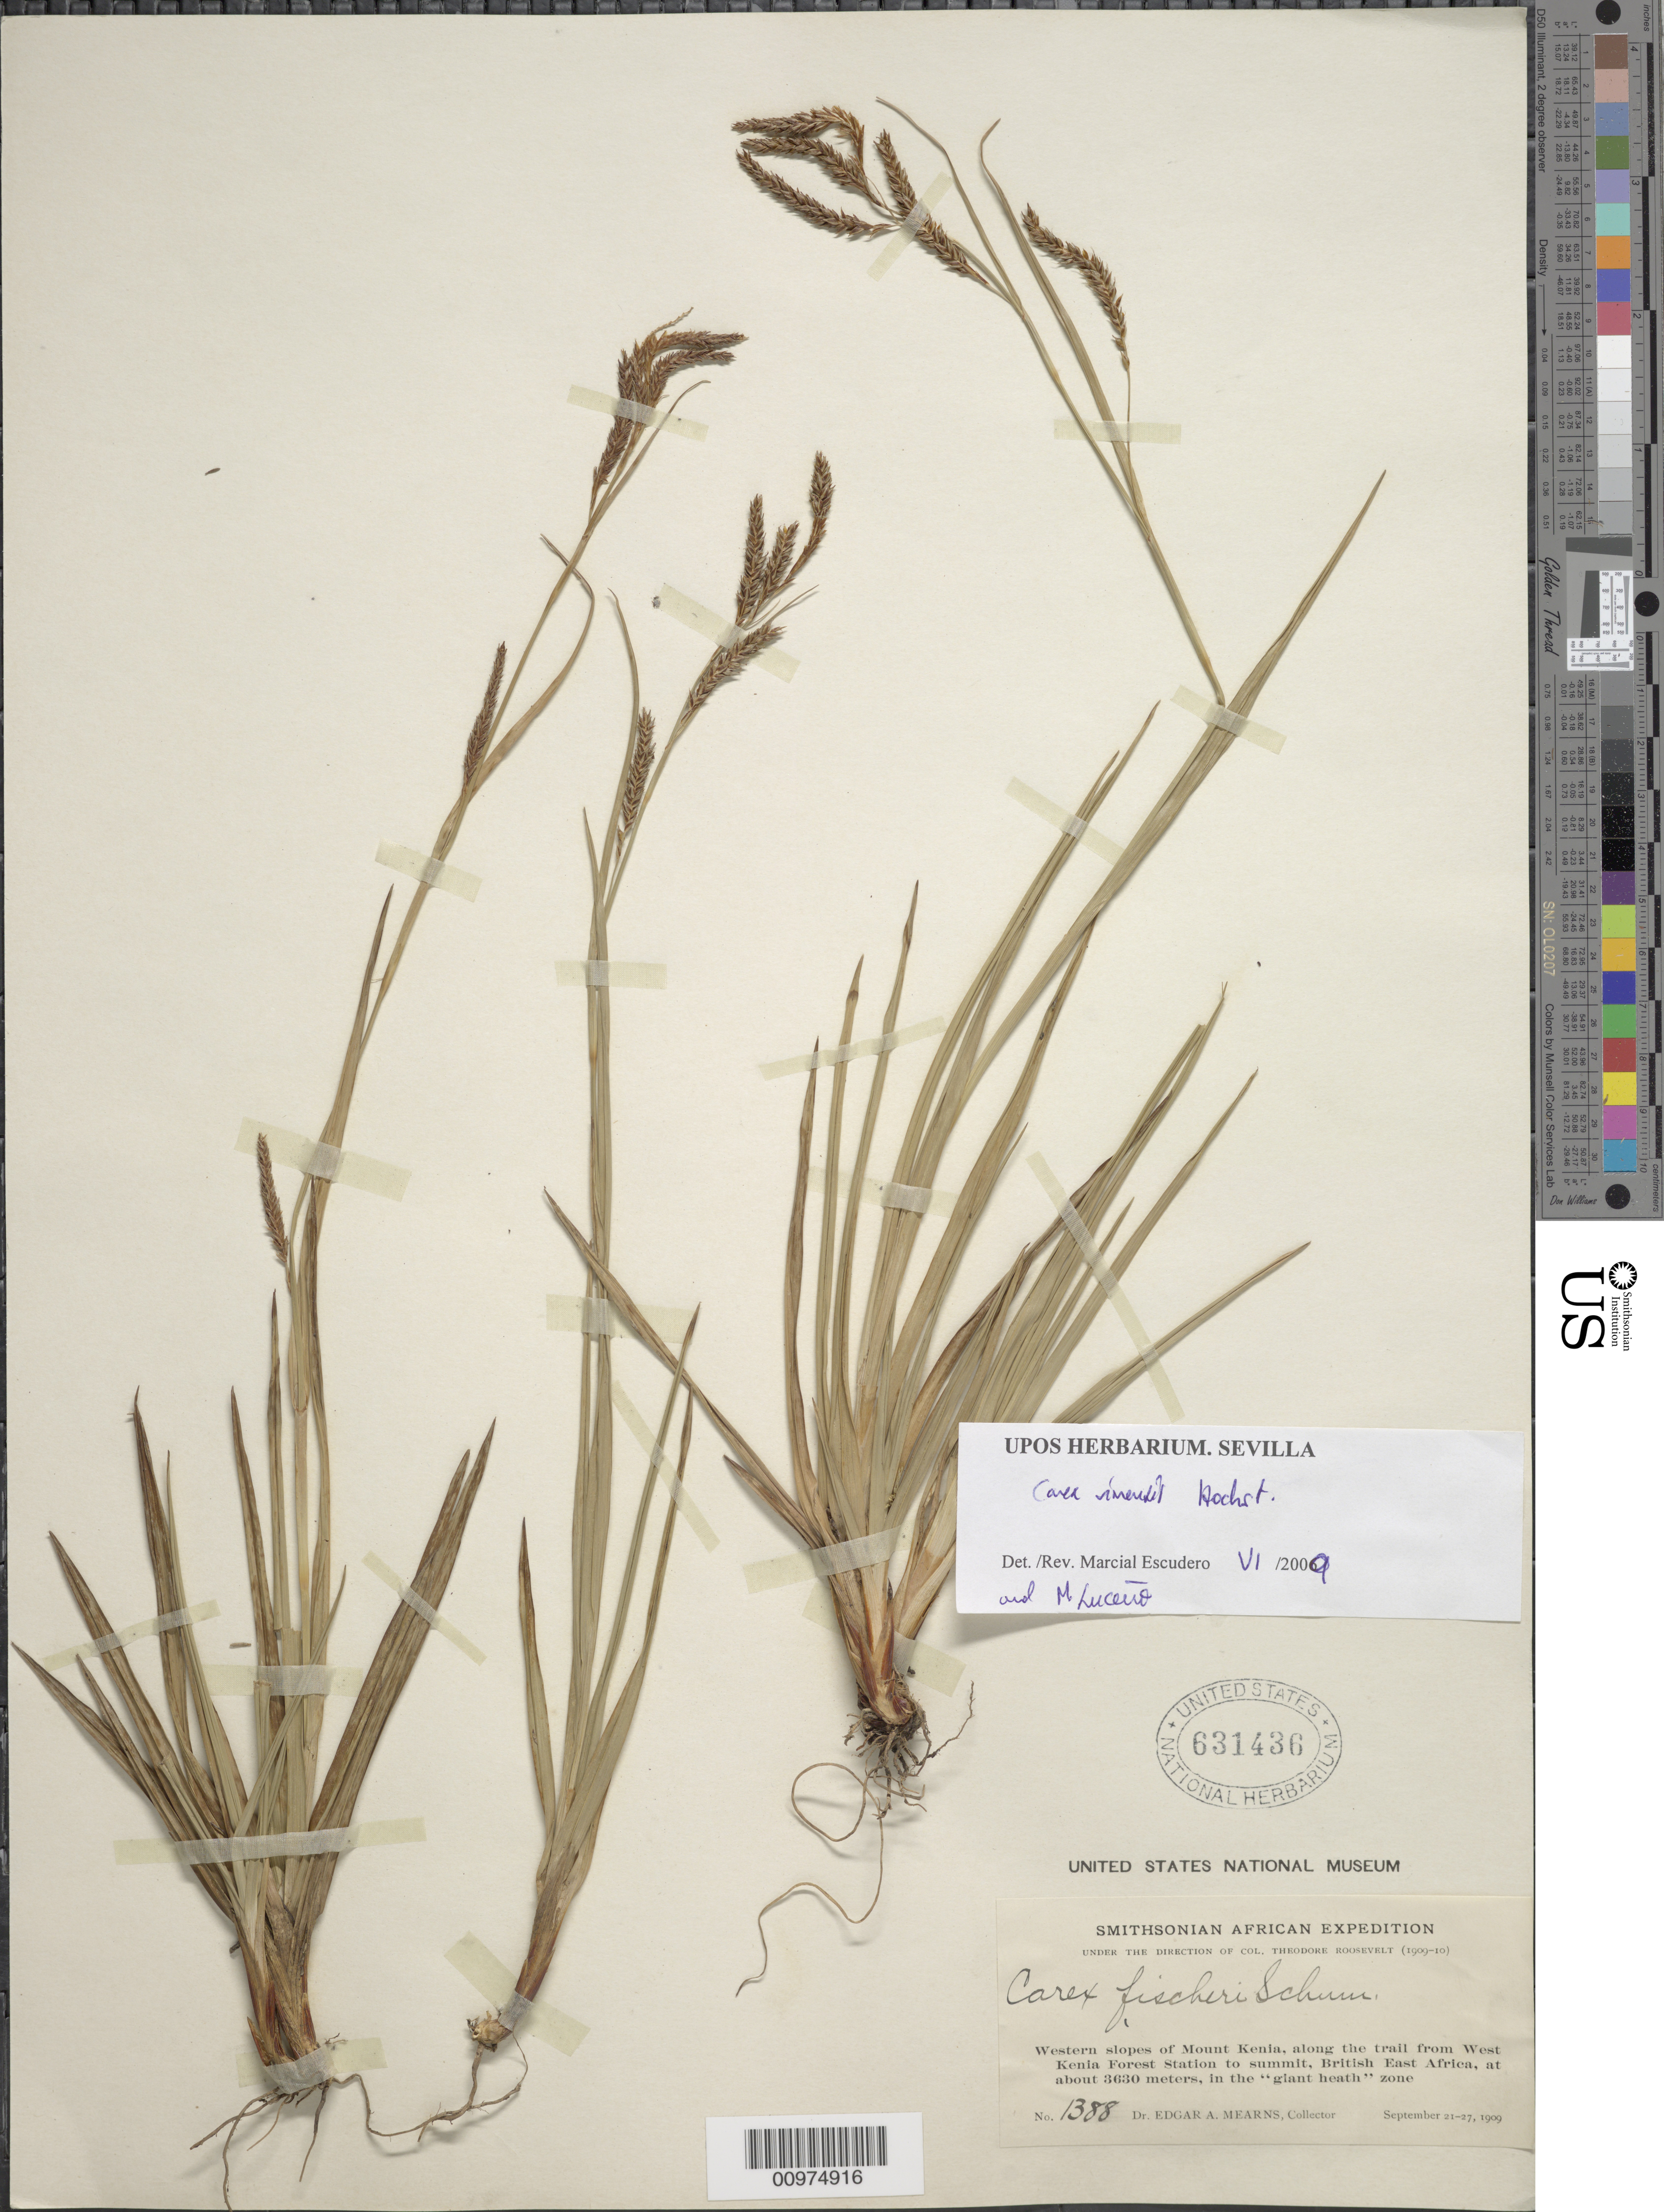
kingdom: Plantae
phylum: Tracheophyta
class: Liliopsida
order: Poales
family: Cyperaceae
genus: Carex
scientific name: Carex simensis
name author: Hochst. ex A. Rich.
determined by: Escudero, Marcial; Luceño, M.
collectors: E. A. Mearns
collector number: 1388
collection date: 1909-09-21/1909-09-27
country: Kenya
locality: Western slopes of Mount Kenia, along the trail from West Kenia Forest Station to summit, British East Africa, in the "giant heath" zone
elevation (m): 3630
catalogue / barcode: US 631436